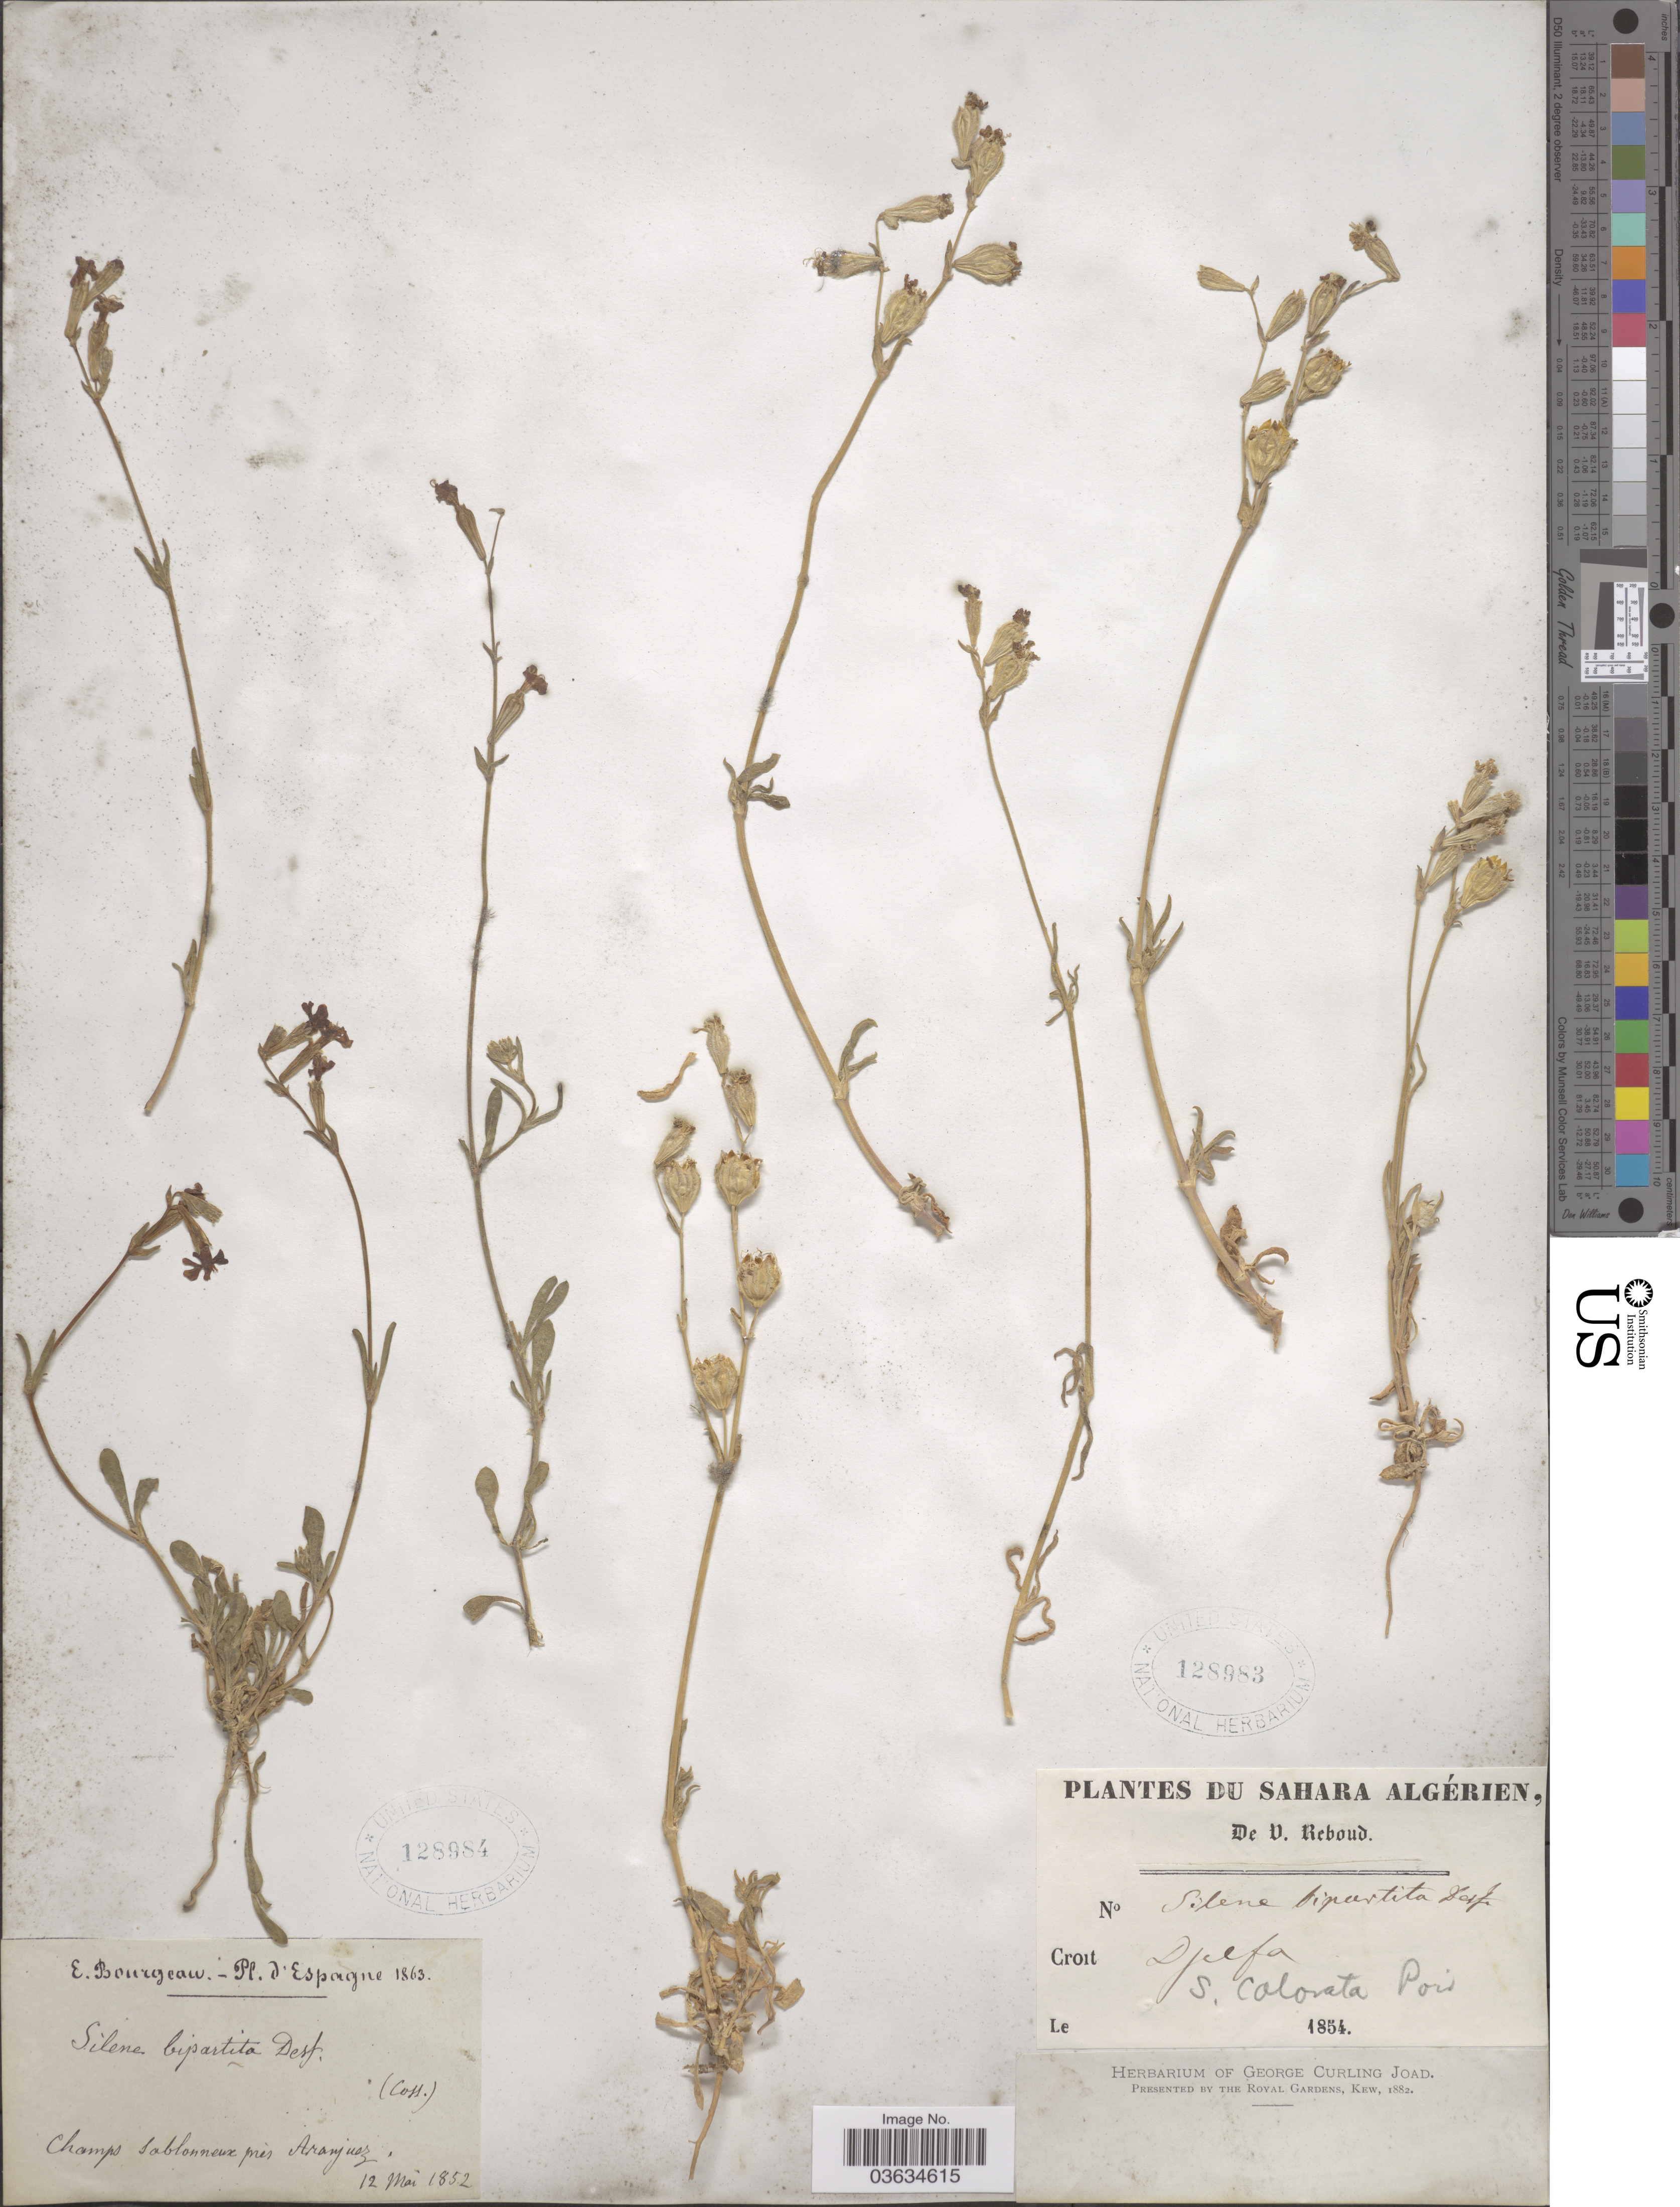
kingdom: Plantae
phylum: Tracheophyta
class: Magnoliopsida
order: Caryophyllales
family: Caryophyllaceae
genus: Silene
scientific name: Silene colorata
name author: Poir.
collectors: E. Bourgeau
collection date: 1852-05-12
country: Spain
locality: Espagne. Champs sablonneux près Aranjuez.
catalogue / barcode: US 128984-2